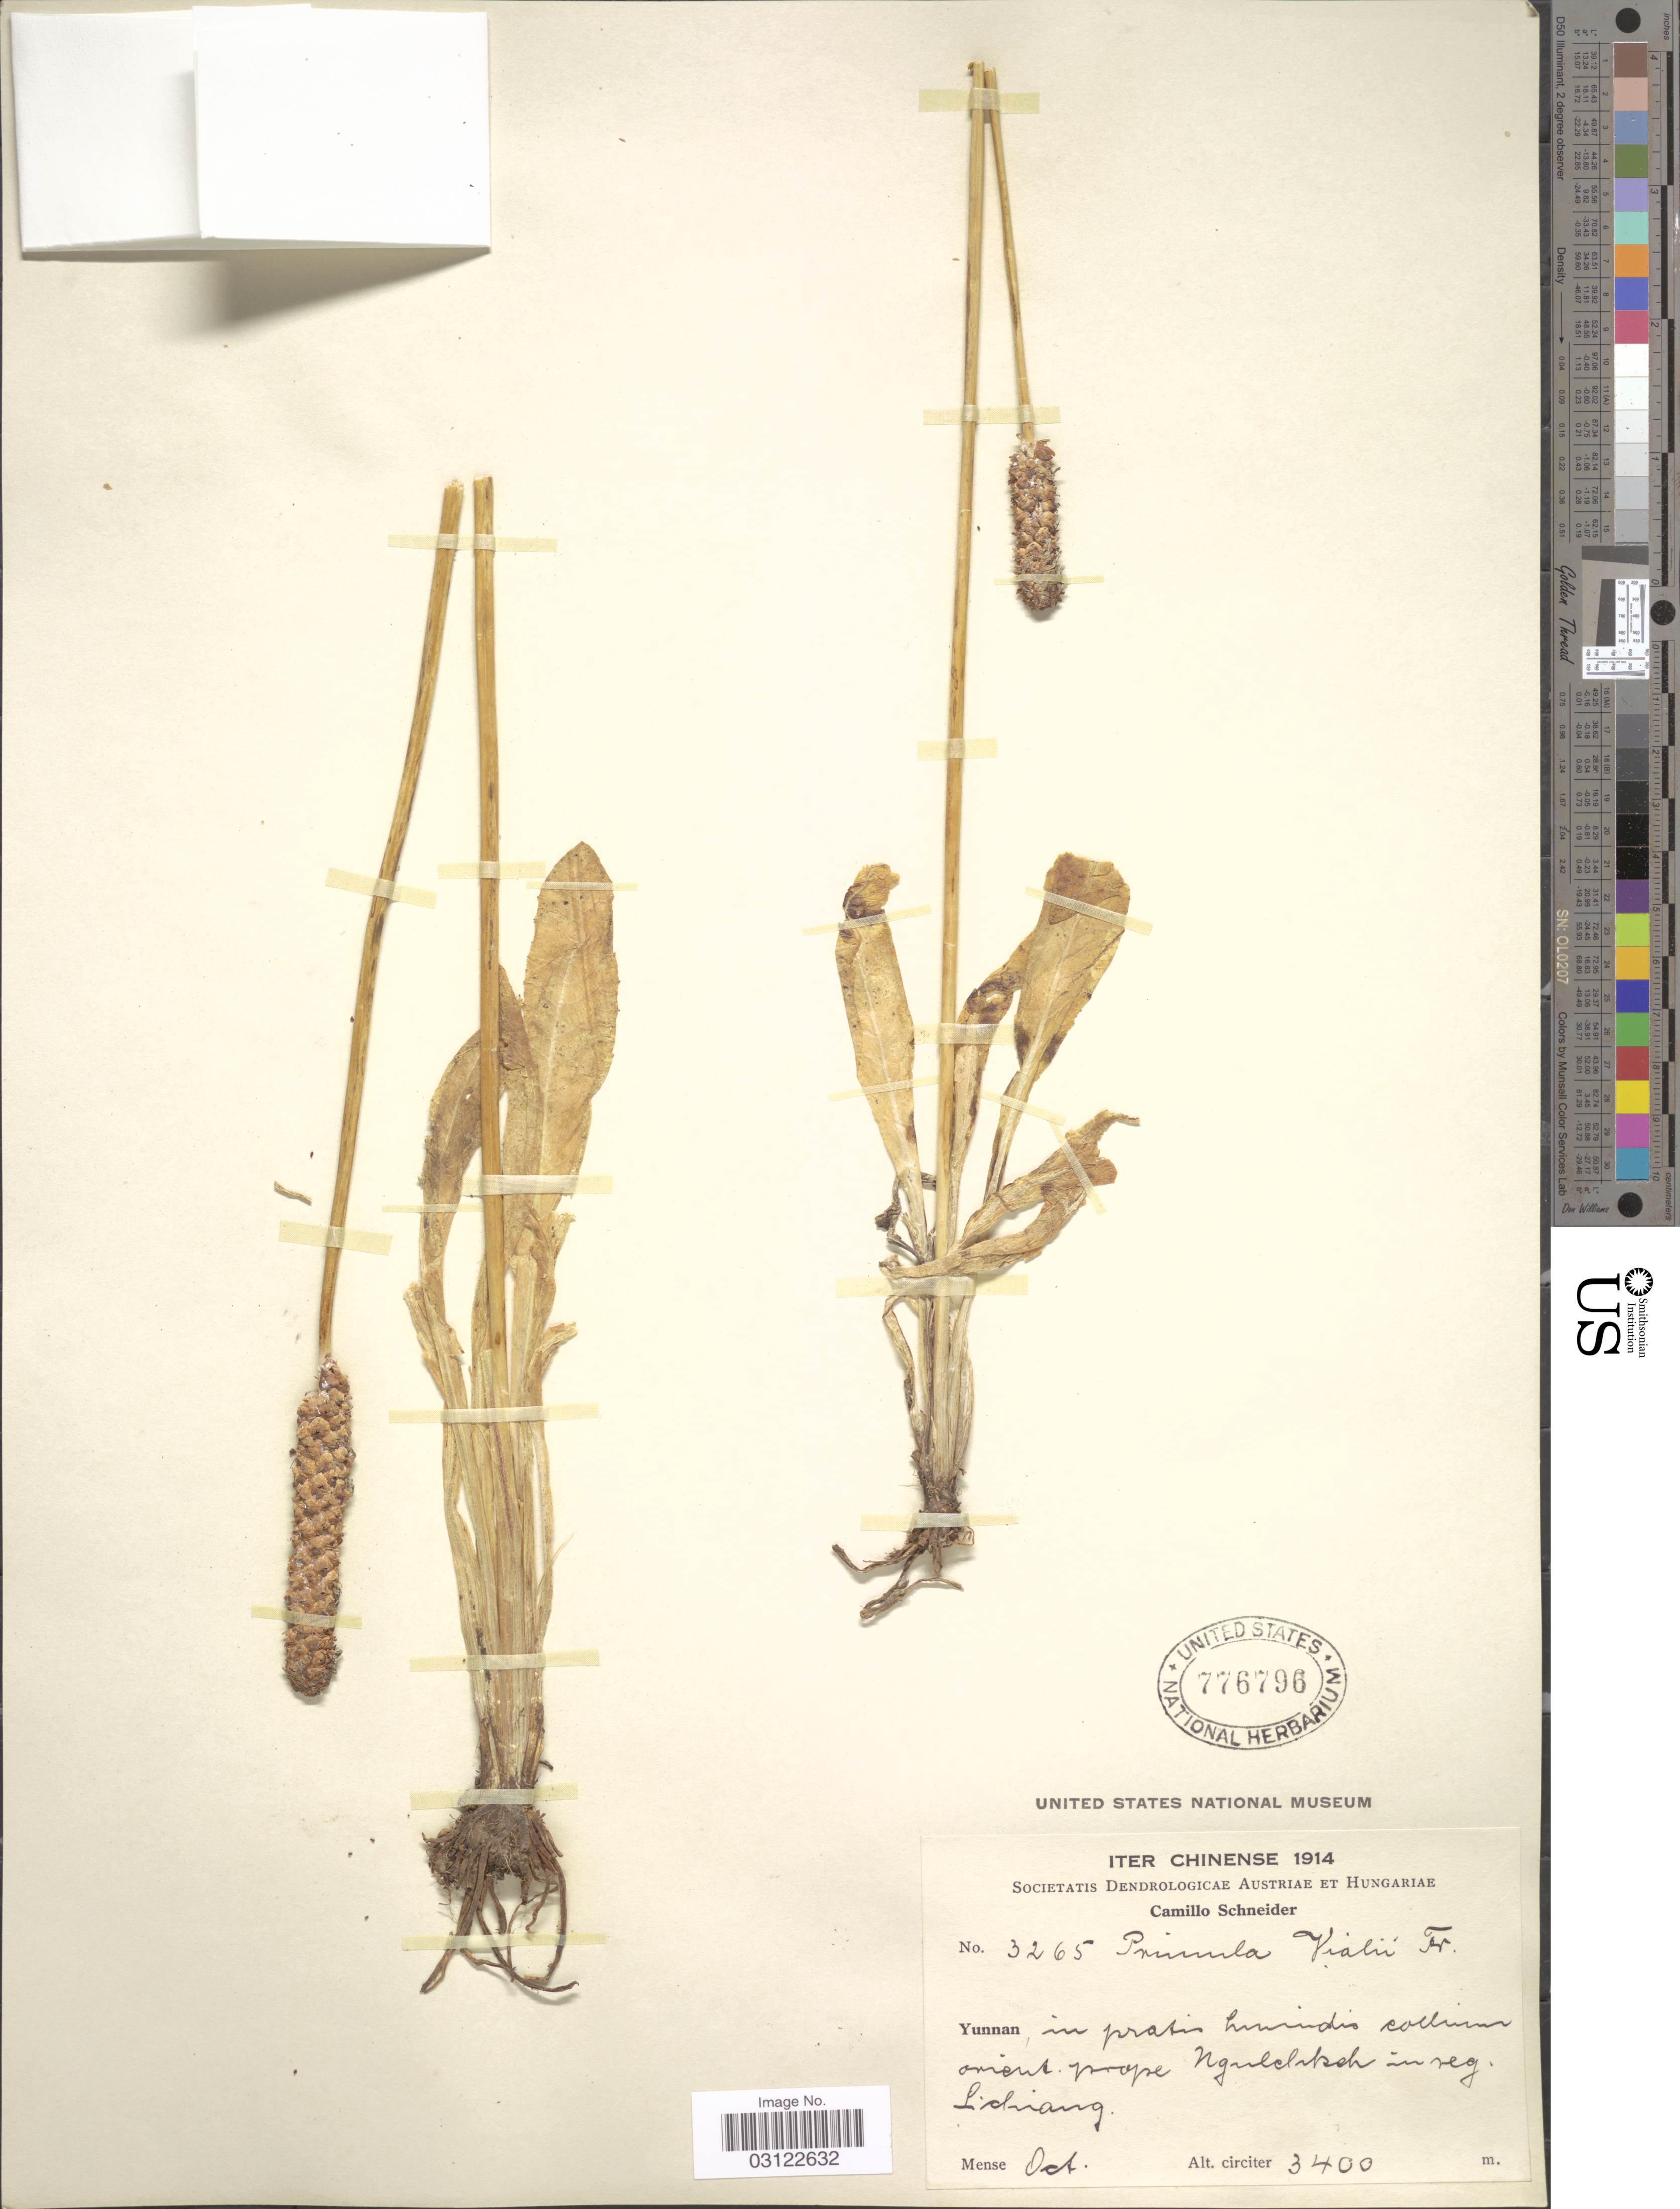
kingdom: Plantae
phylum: Tracheophyta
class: Magnoliopsida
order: Ericales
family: Primulaceae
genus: Primula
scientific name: Primula vialii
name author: Delavay ex Franch.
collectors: C. K. Schneider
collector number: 3265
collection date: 1914-10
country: China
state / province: Yunnan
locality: In pratis humidis collium orient. prope Ngulchkeh [interpreted] in reg. Lichiang.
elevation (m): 3400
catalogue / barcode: US 776796